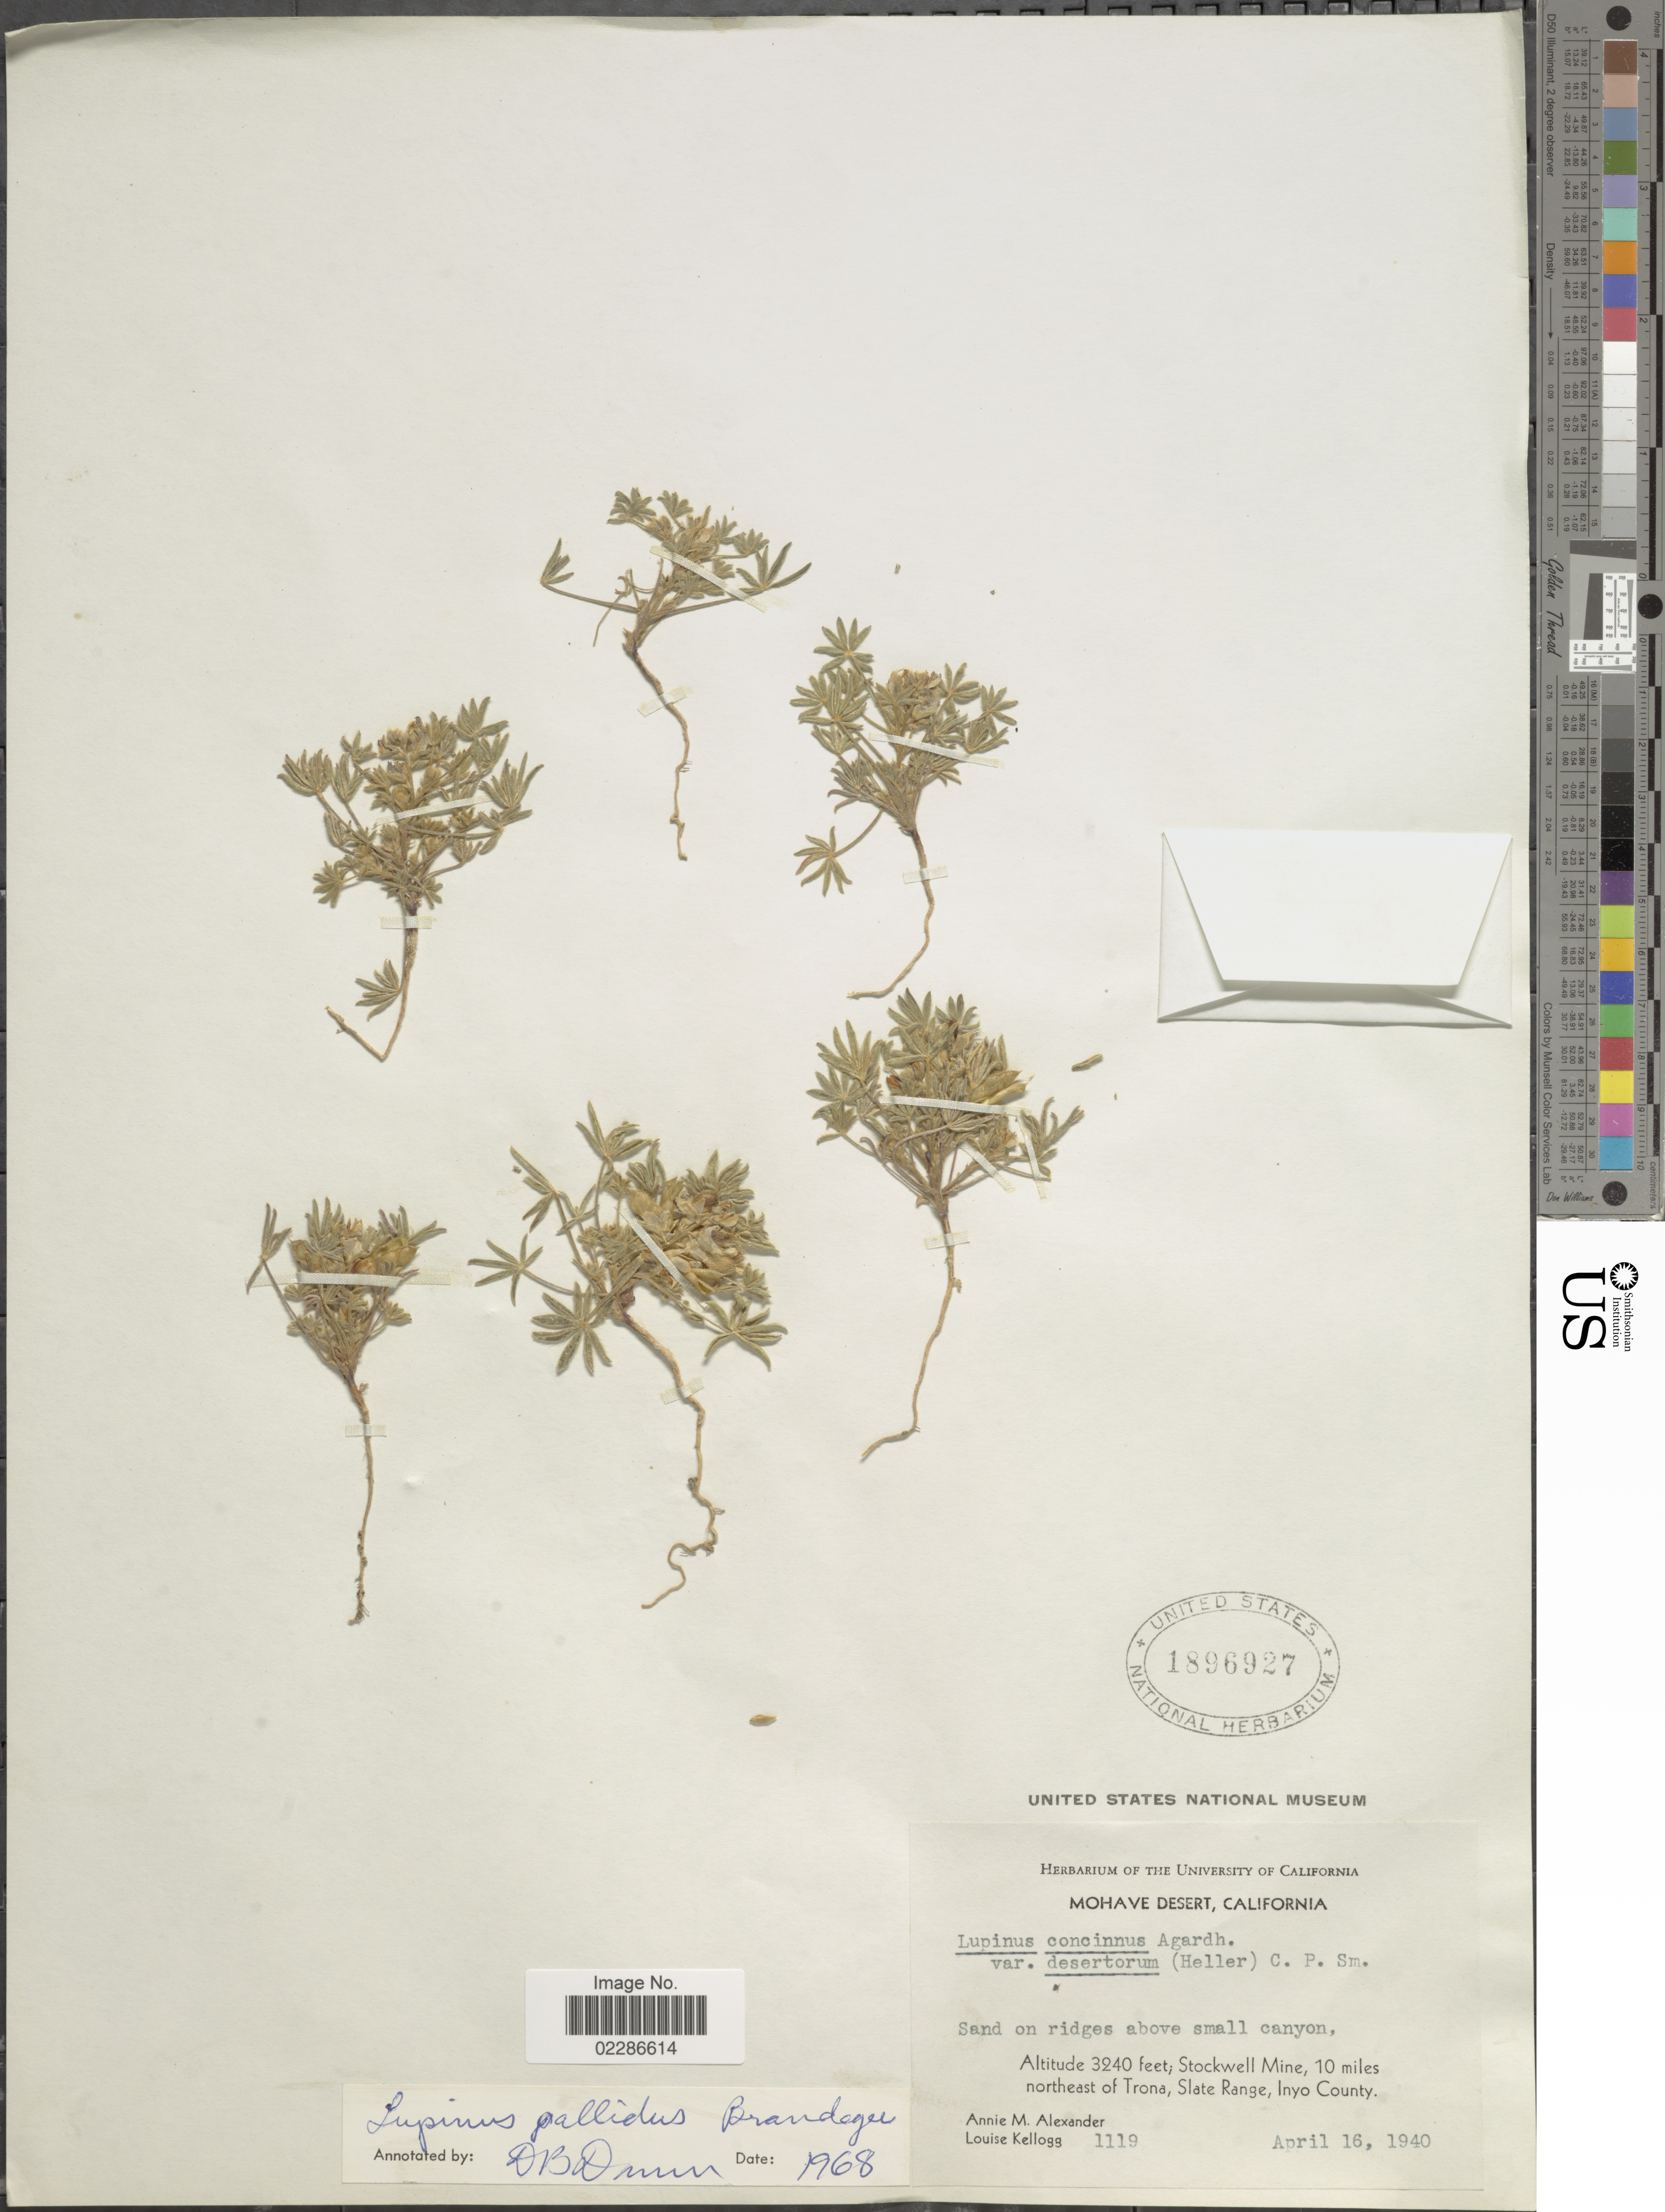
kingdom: Plantae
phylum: Tracheophyta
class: Magnoliopsida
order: Fabales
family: Fabaceae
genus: Lupinus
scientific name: Lupinus pallidus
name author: Brandegee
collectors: A. M. Alexander & L. Kellogg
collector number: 1119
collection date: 1940-04-16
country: United States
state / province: California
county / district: Inyo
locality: Mohave Desert, Sand on ridge above small canyon, Stockwell Mine, 10 miles northeast of Trona, Slate Range, Inyo County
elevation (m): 988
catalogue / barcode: US 1896927